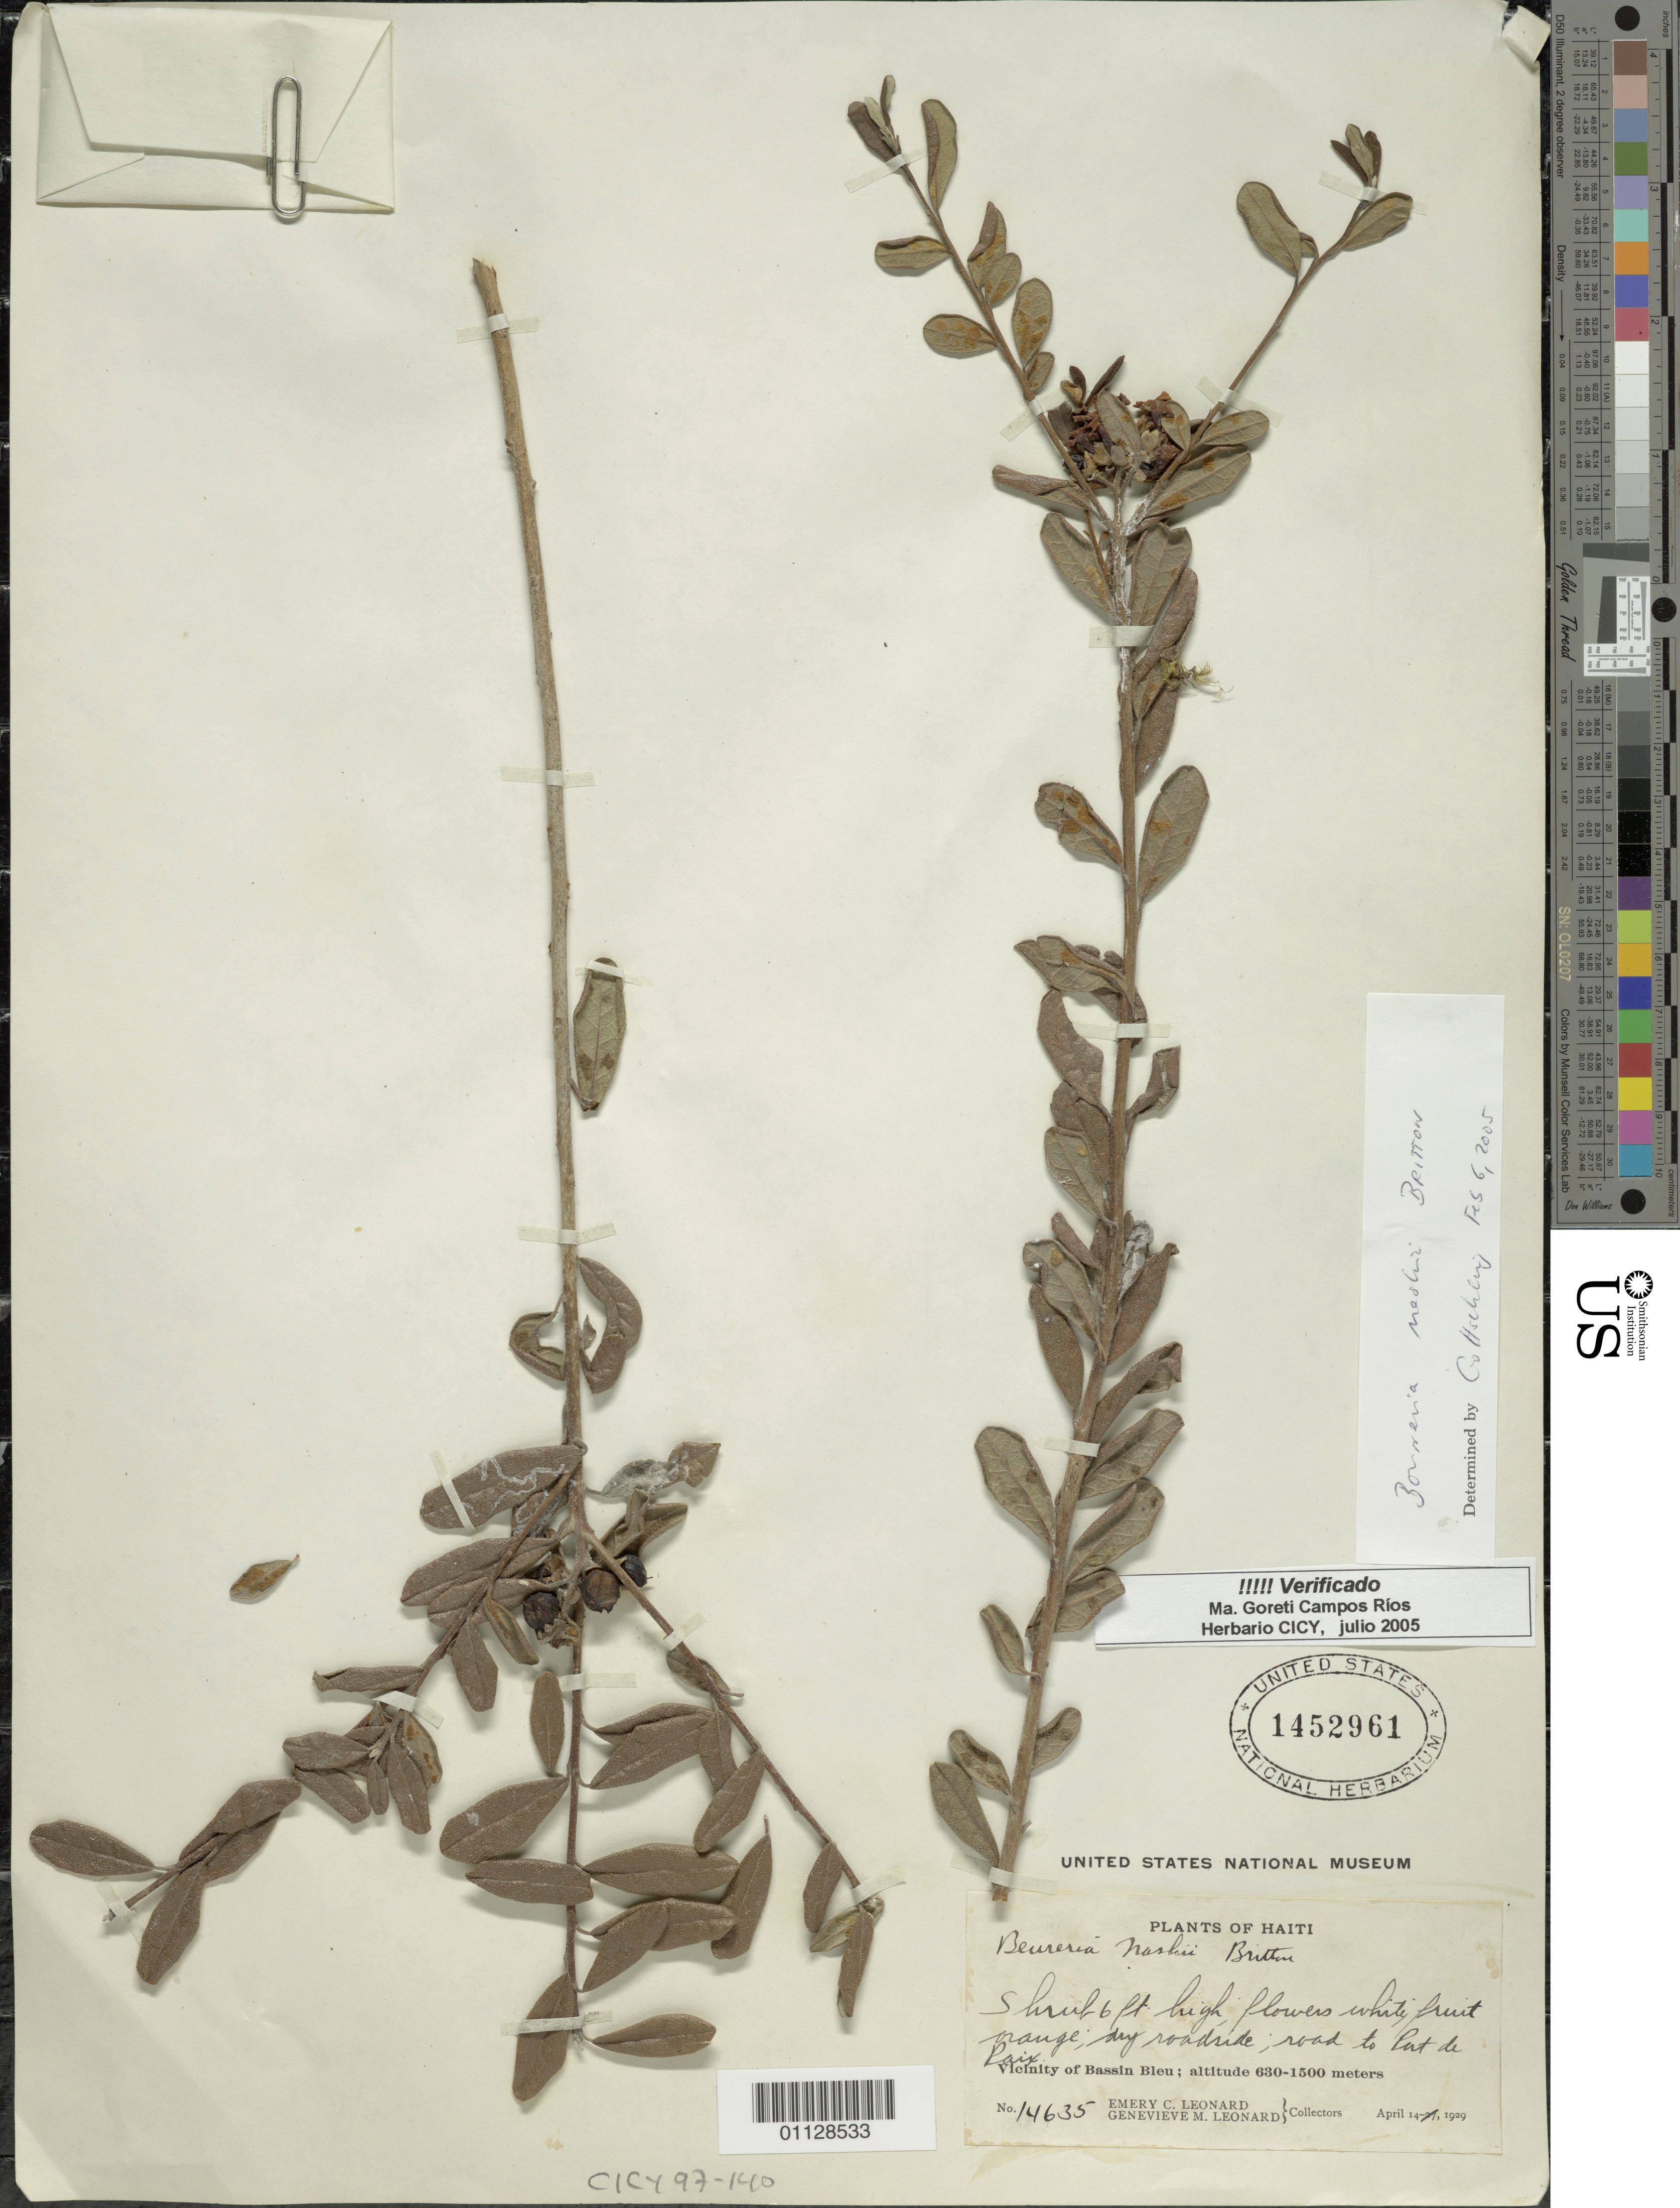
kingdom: Plantae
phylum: Tracheophyta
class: Magnoliopsida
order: Boraginales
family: Ehretiaceae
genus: Bourreria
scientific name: Bourreria nashii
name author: Britton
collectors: E. C. Leonard & G. M. Leonard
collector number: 14635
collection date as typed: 14 Apr 1929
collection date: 1929-04-14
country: Haiti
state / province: Nord-Óuest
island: Hispaniola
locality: Vicinity of Bassin Bleu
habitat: dry roadside | road to Port-de-Paix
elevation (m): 630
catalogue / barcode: US 1452961